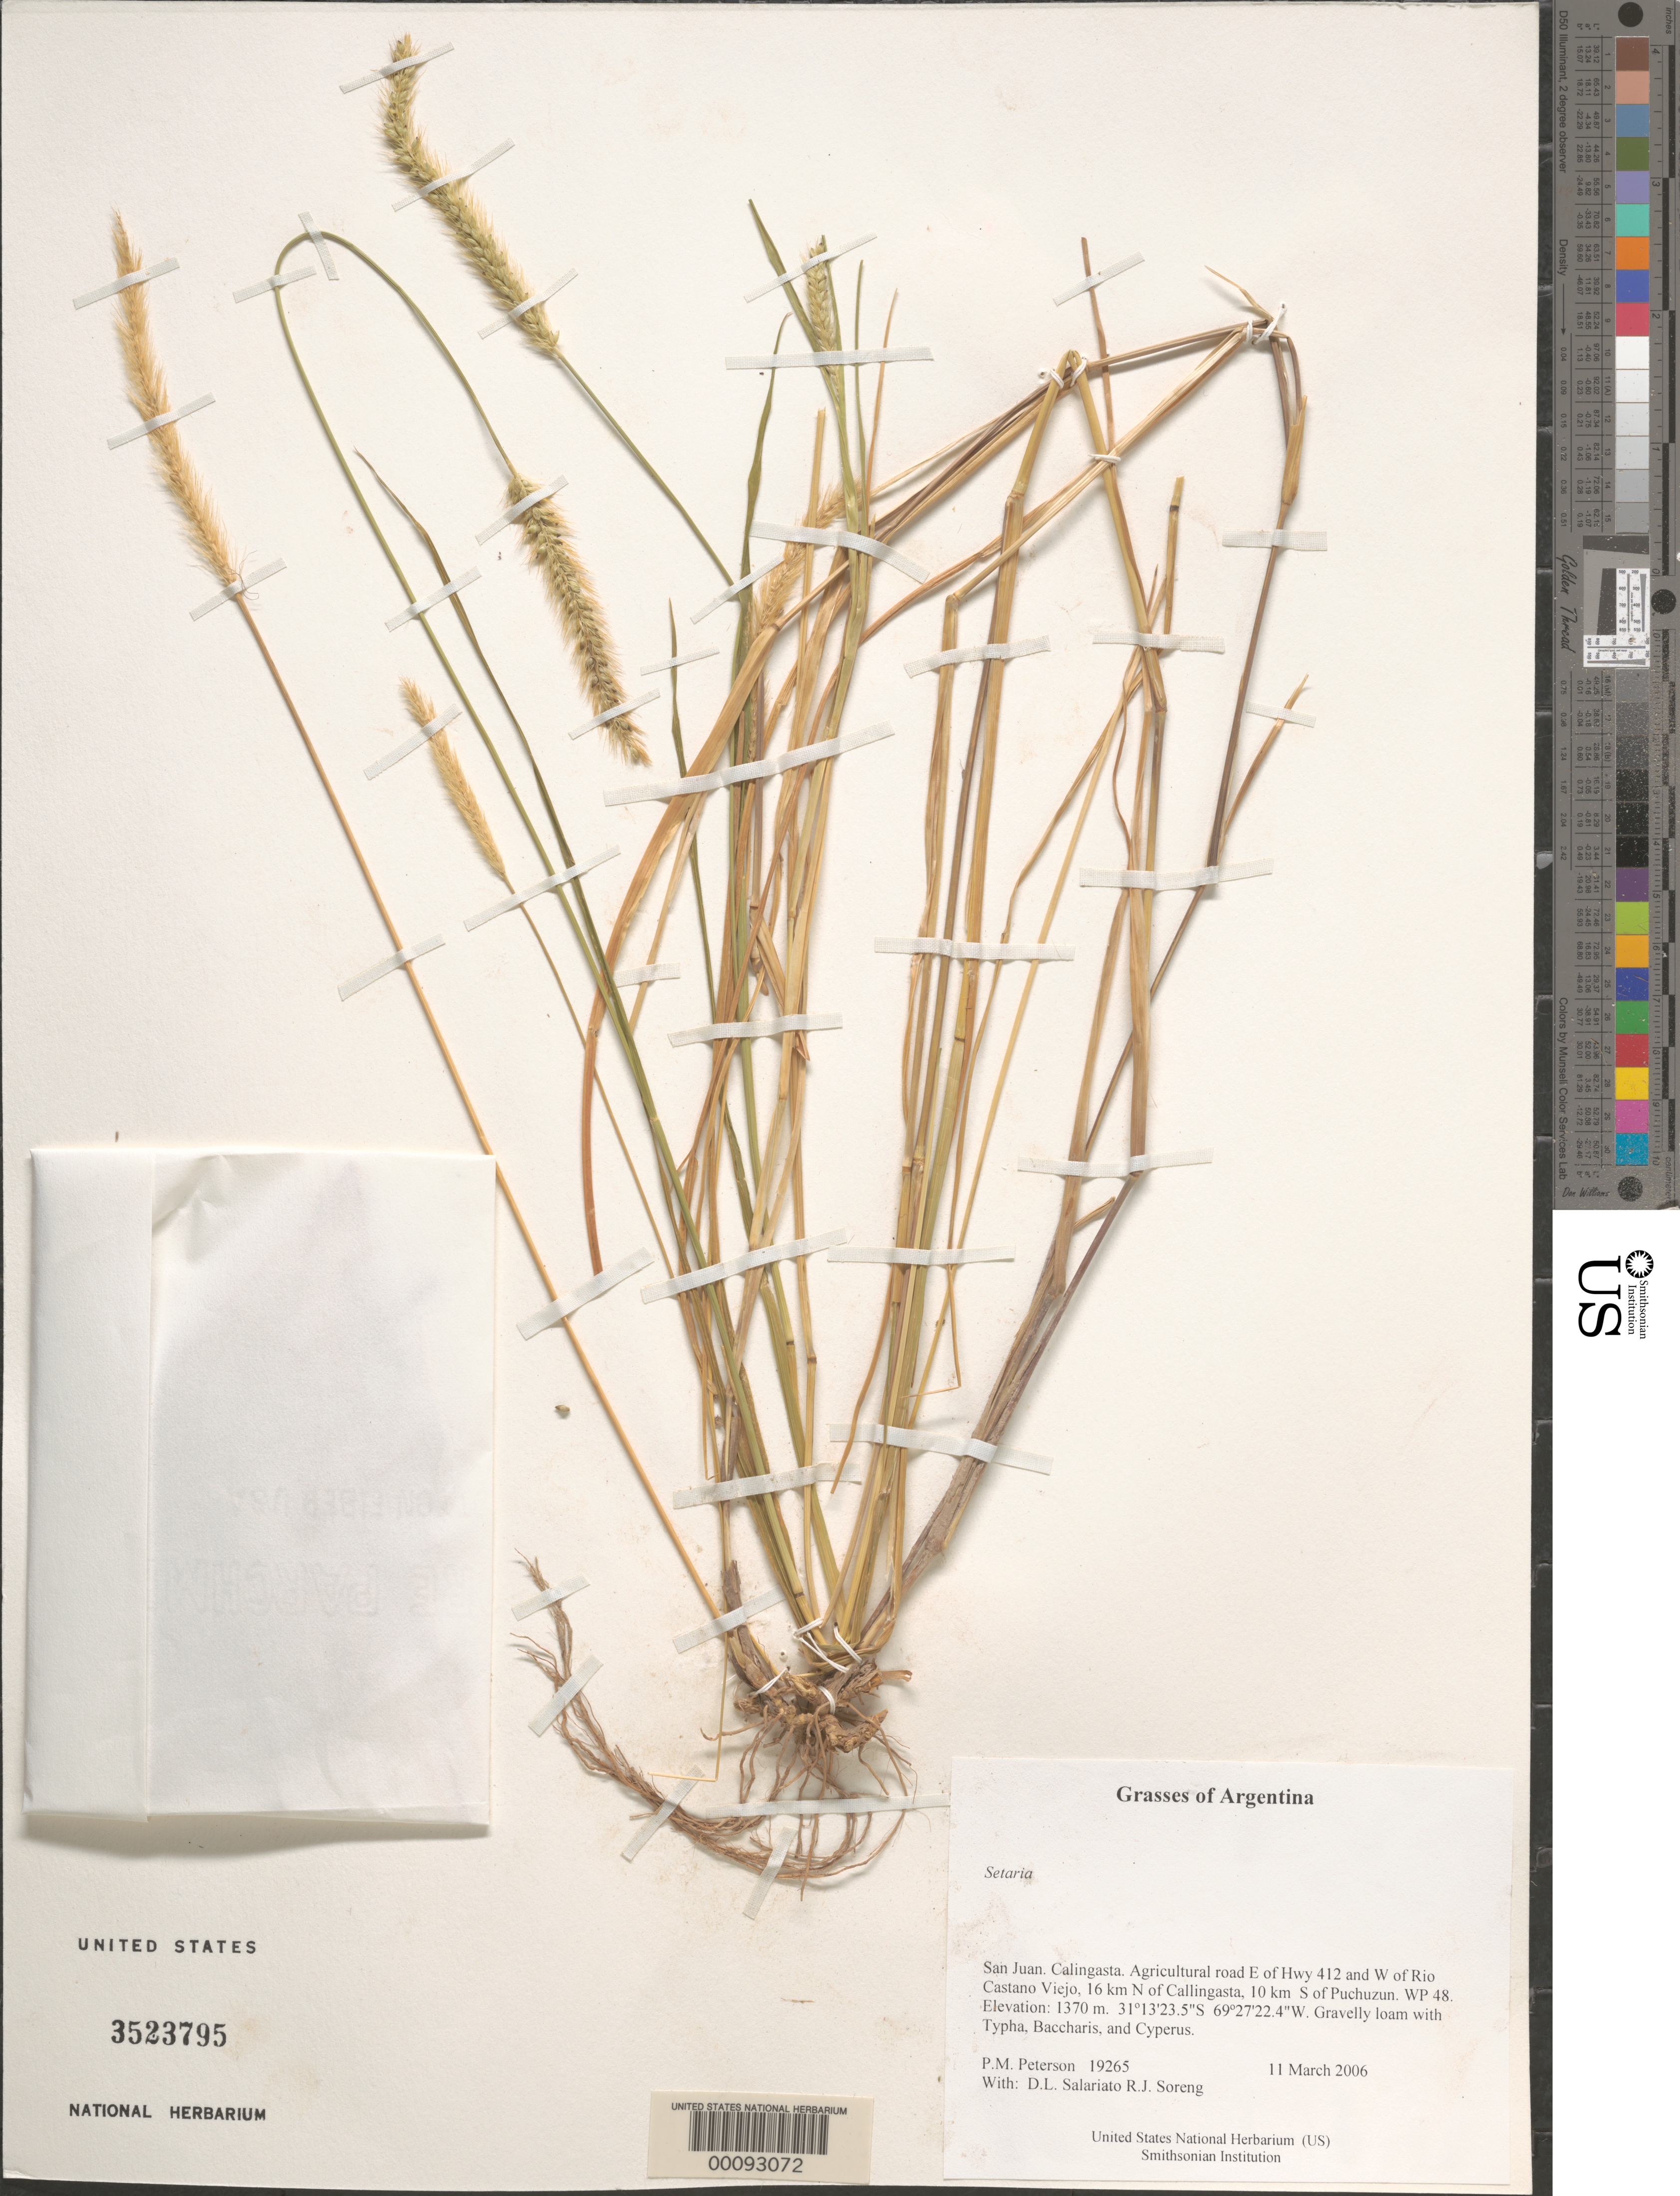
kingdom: Plantae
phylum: Tracheophyta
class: Liliopsida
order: Poales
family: Poaceae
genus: Setaria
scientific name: Setaria sp.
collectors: P. M. Peterson, R. J. Soreng, D. Salariato & A. Panizza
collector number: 19265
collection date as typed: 11 Mar 2006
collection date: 2006-03-11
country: Argentina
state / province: San Juan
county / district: Calingasta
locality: Agricultural road E of Hwy 412 and W of Rio Castano Viejo, 16 km N of Calingasta, 10 km S of Puchuzun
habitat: Gravelly loam with Typha, Baccharis, and Cyperus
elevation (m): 1370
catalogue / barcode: US 3523795